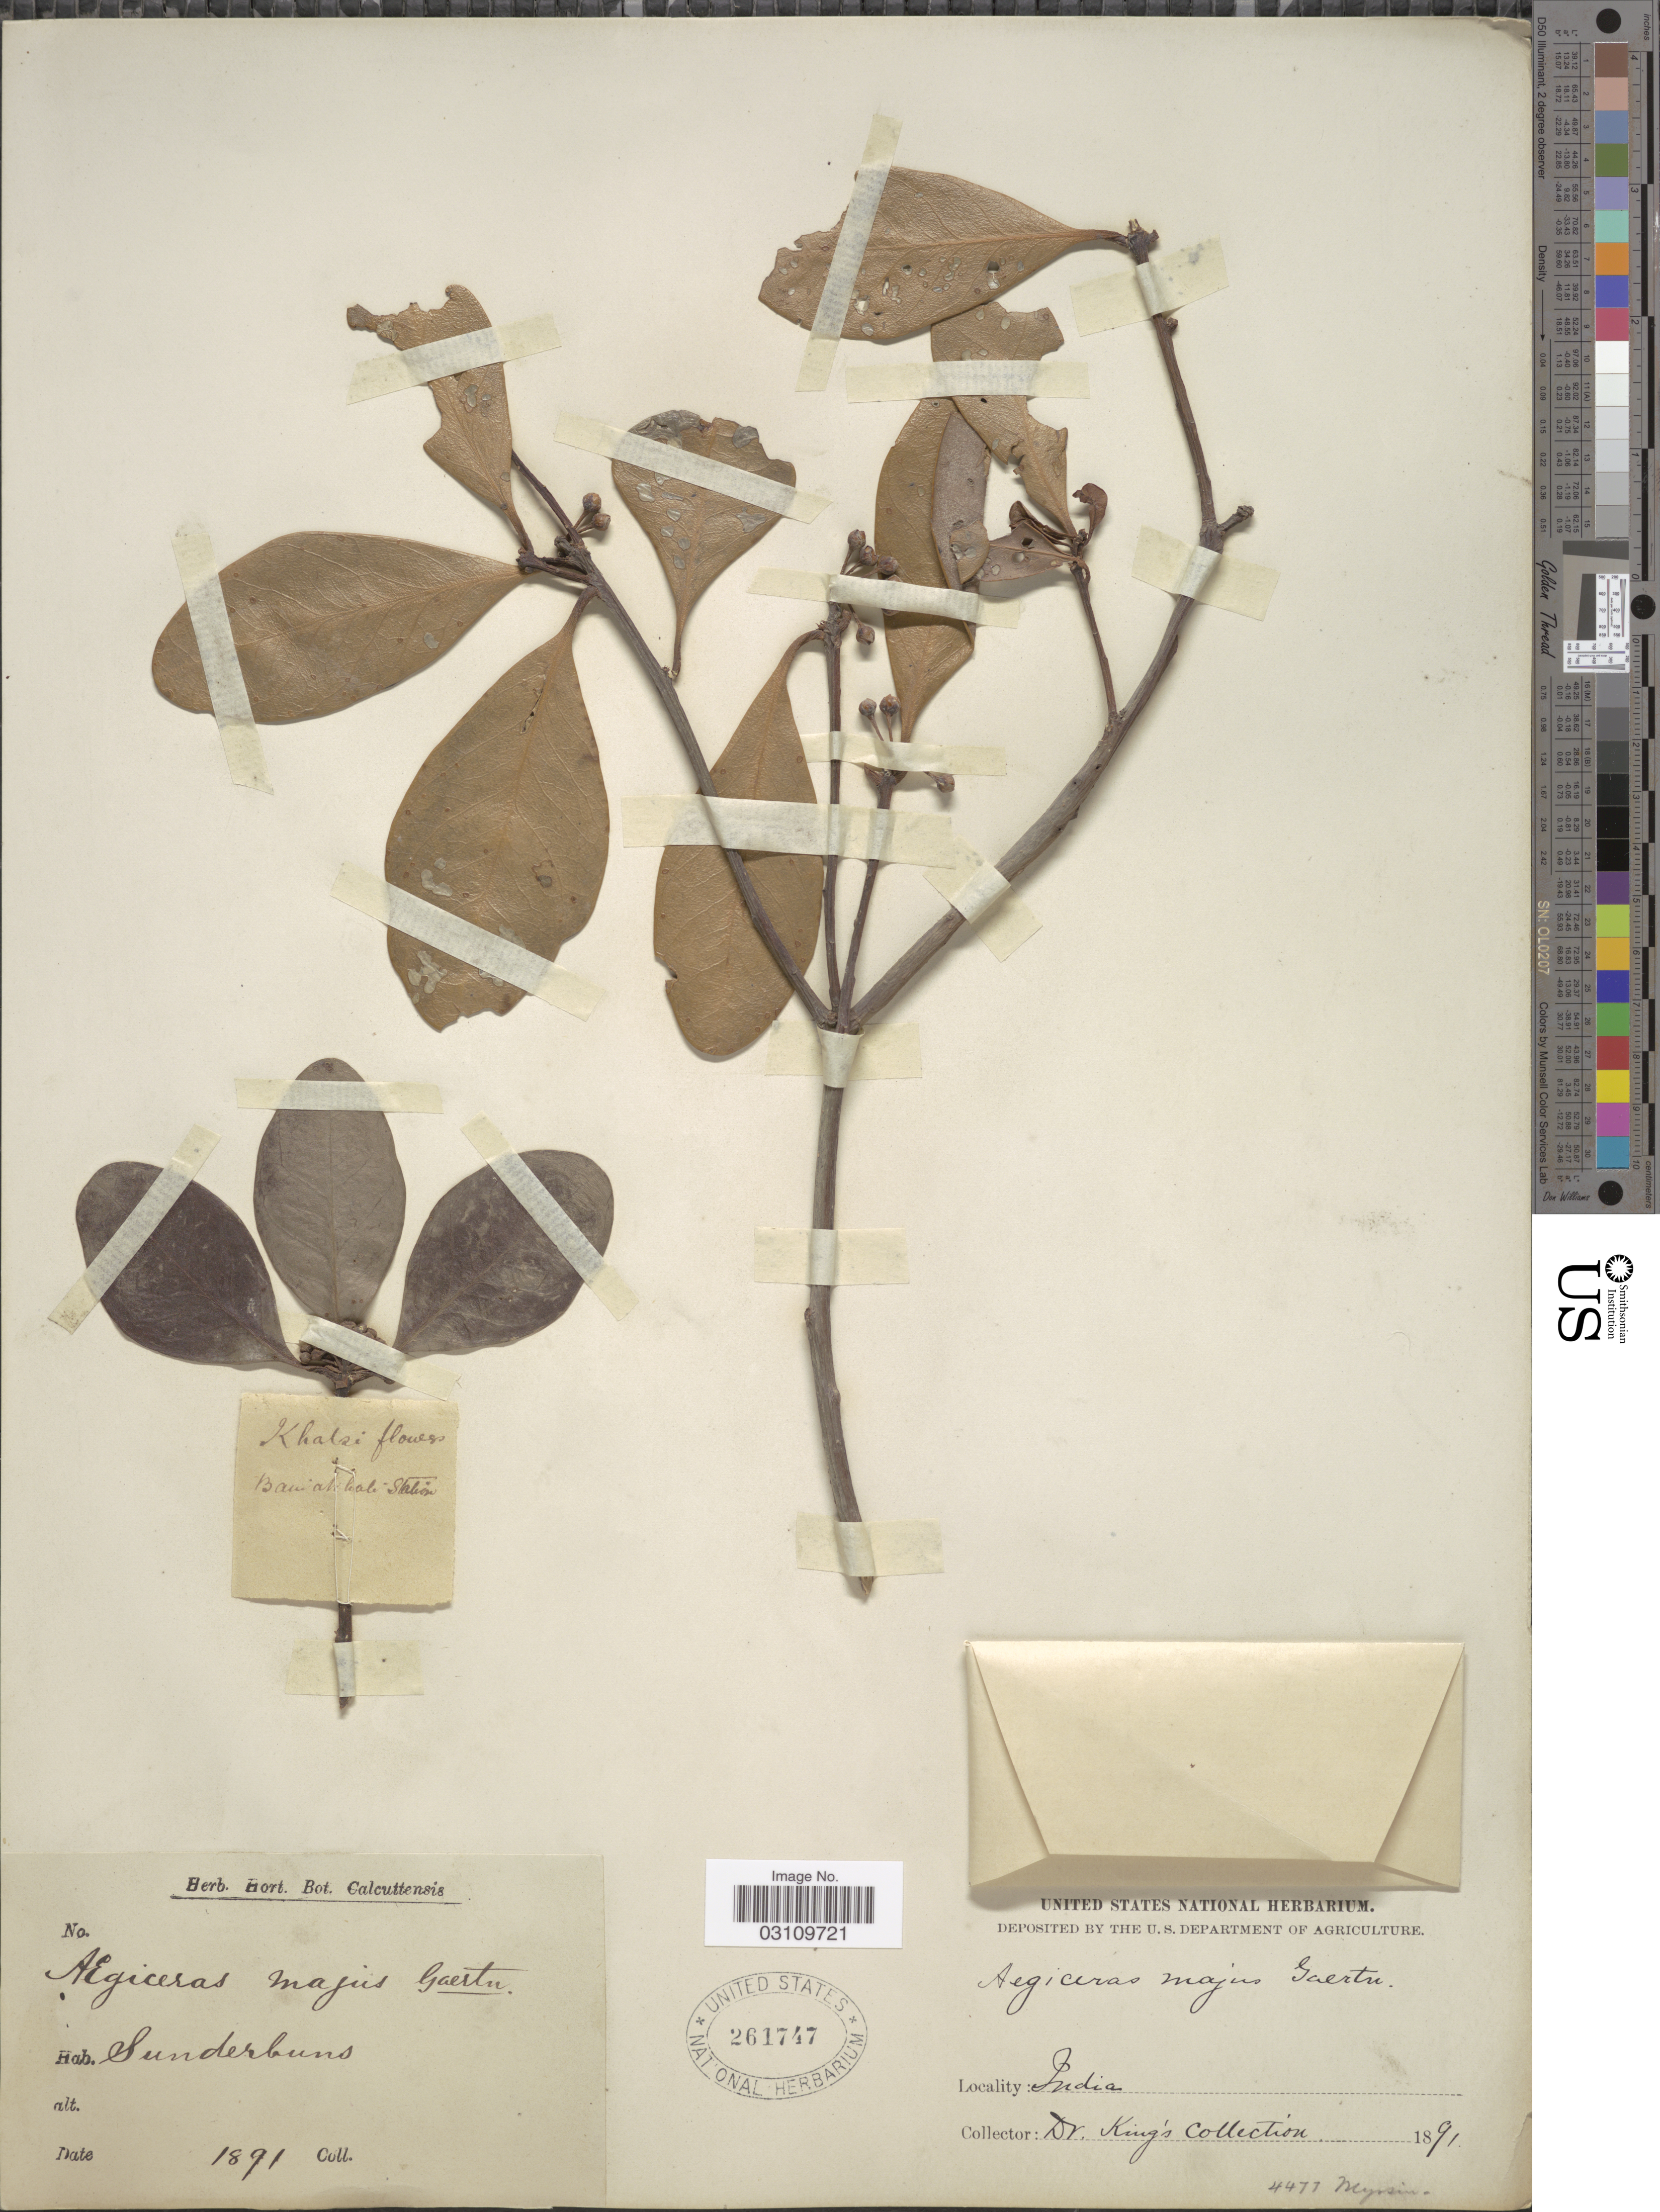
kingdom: Plantae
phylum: Tracheophyta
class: Magnoliopsida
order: Ericales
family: Primulaceae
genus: Aegiceras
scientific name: Aegiceras corniculatum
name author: (L.) Blanco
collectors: Dr. King's collector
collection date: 1891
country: India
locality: Sunderbuns.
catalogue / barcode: US 261747